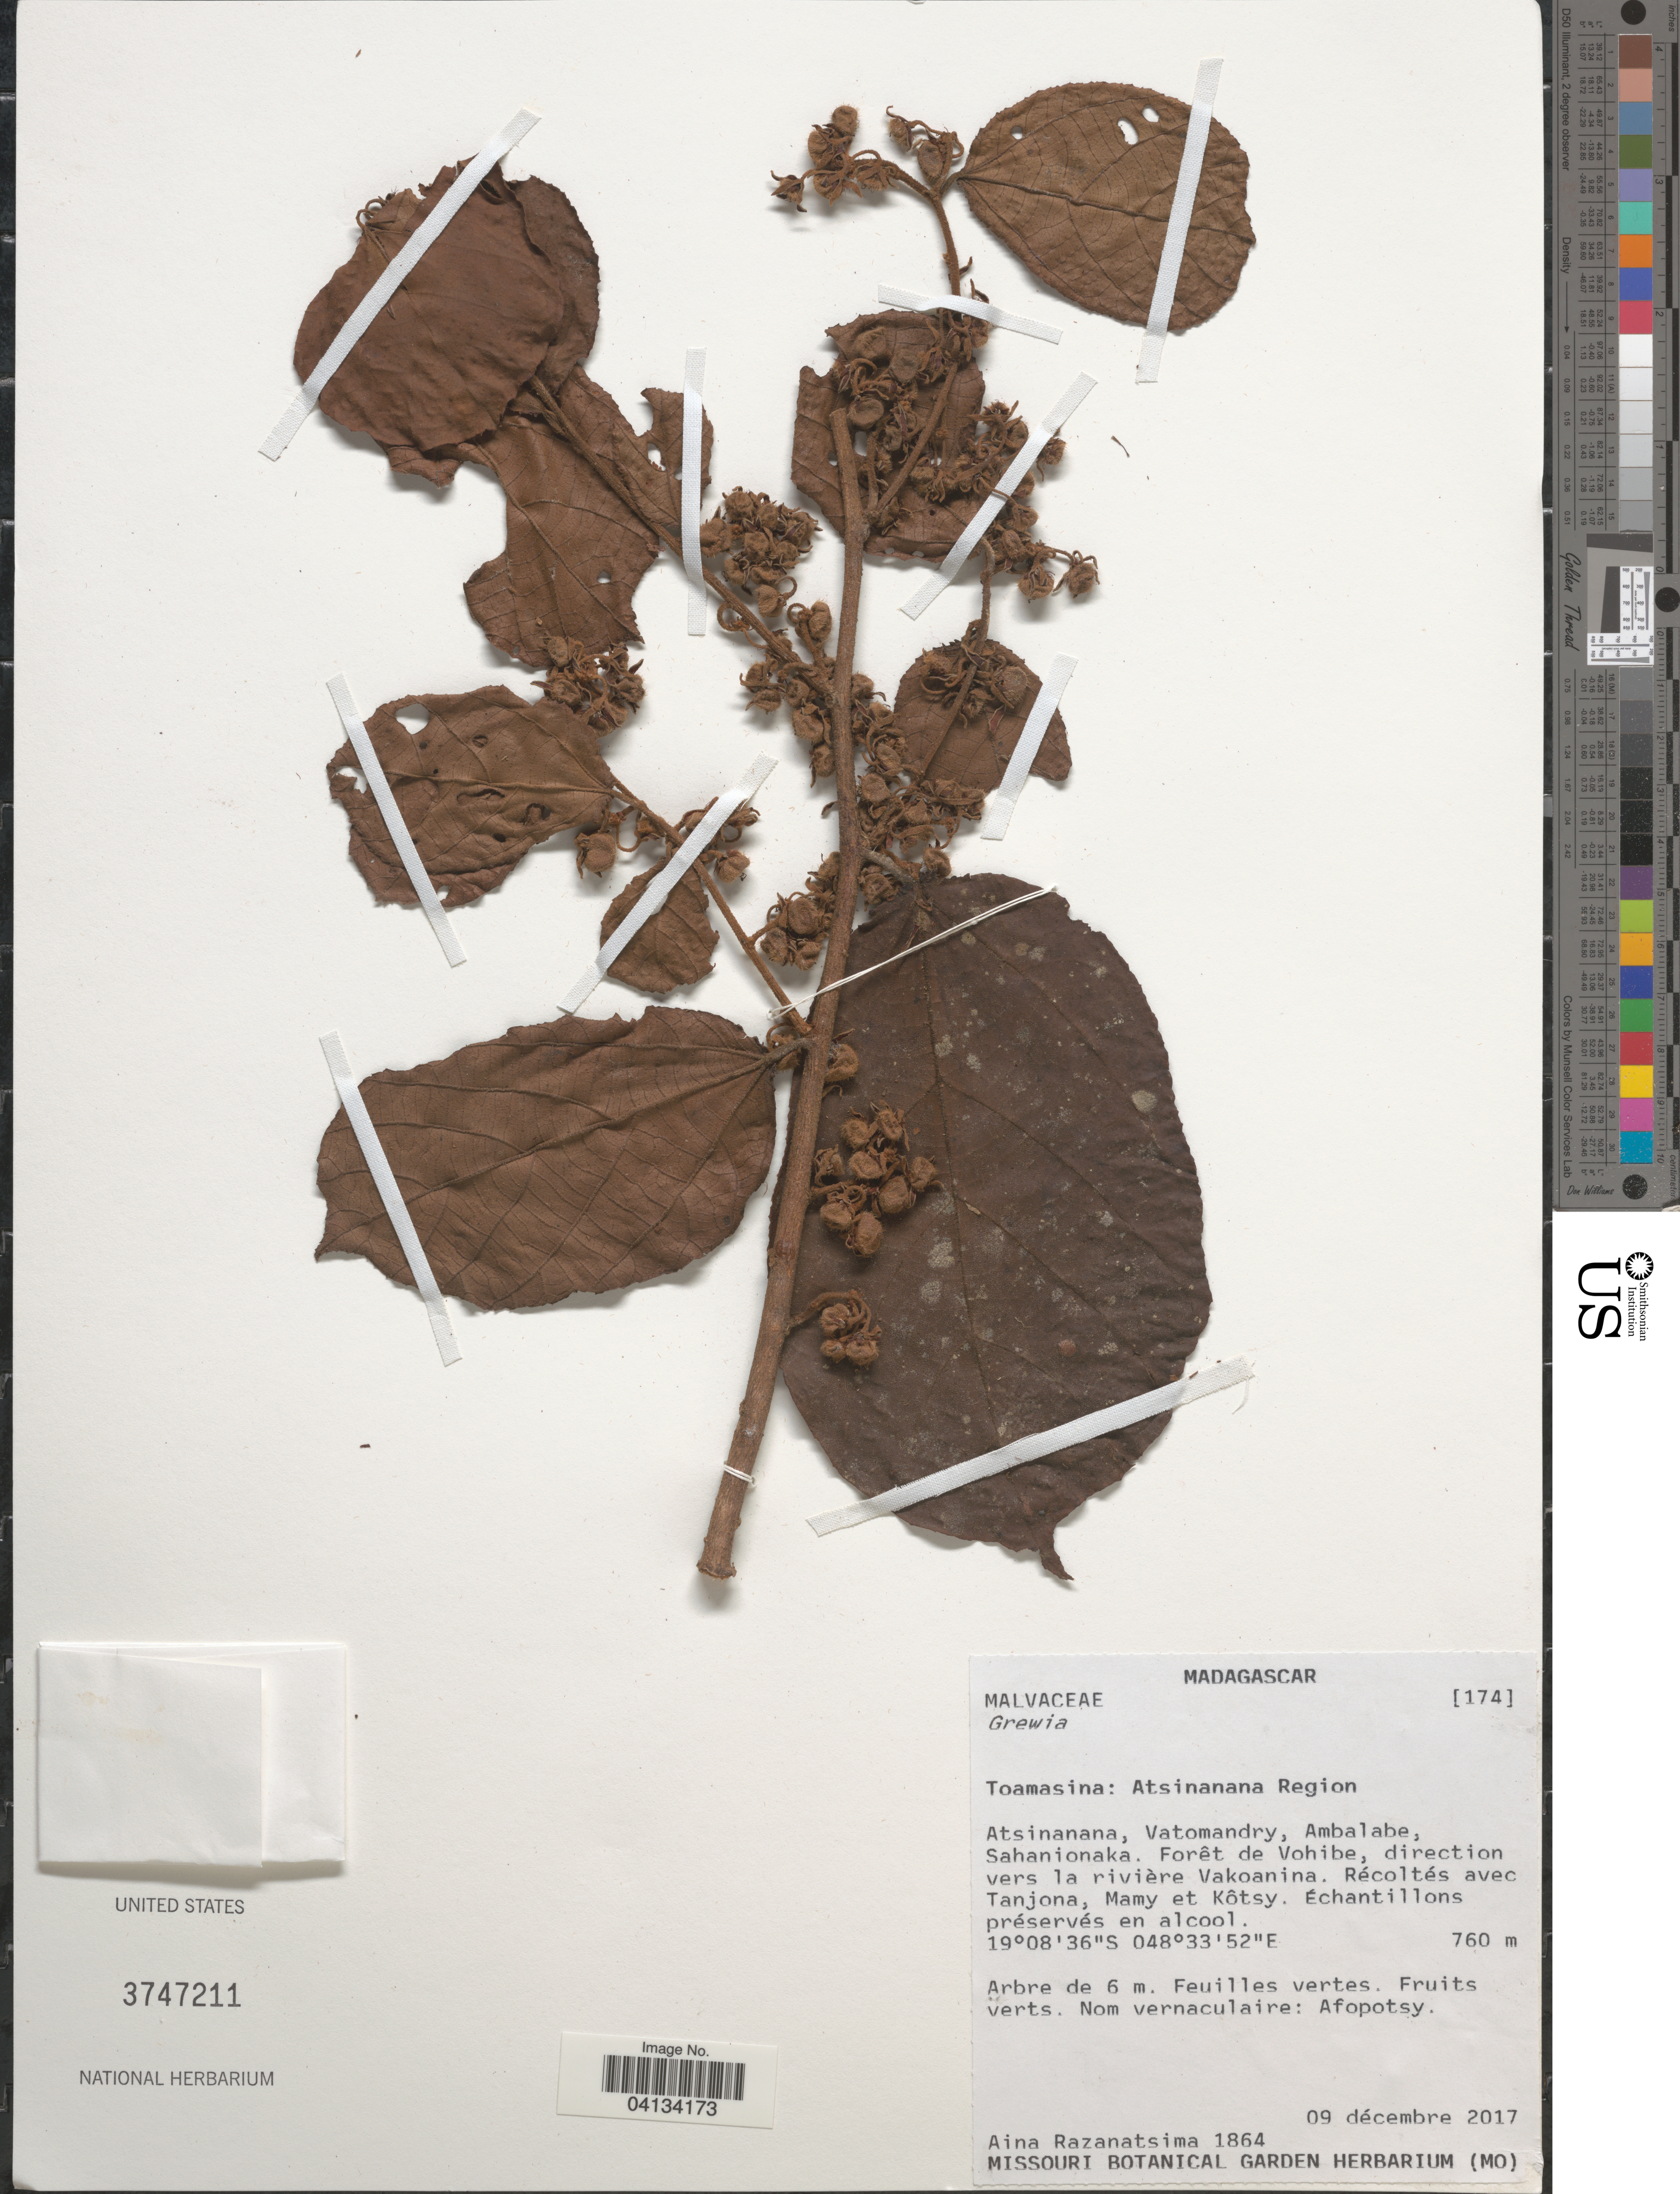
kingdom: Plantae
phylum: Tracheophyta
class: Magnoliopsida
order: Malvales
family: Malvaceae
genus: Grewia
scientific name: Grewia sp.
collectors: A. Razanatsima, Tanjona, Mamy & Kôtsy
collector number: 1864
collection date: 2017-12-09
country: Madagascar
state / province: Atsinanana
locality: Atsinanana Region. Atsinanana, Vatomandry, Ambalabe, Sahanjonaka. Forêt de Vohibe, direction vers la rivière Vakoanina.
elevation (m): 760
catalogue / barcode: US 3747211